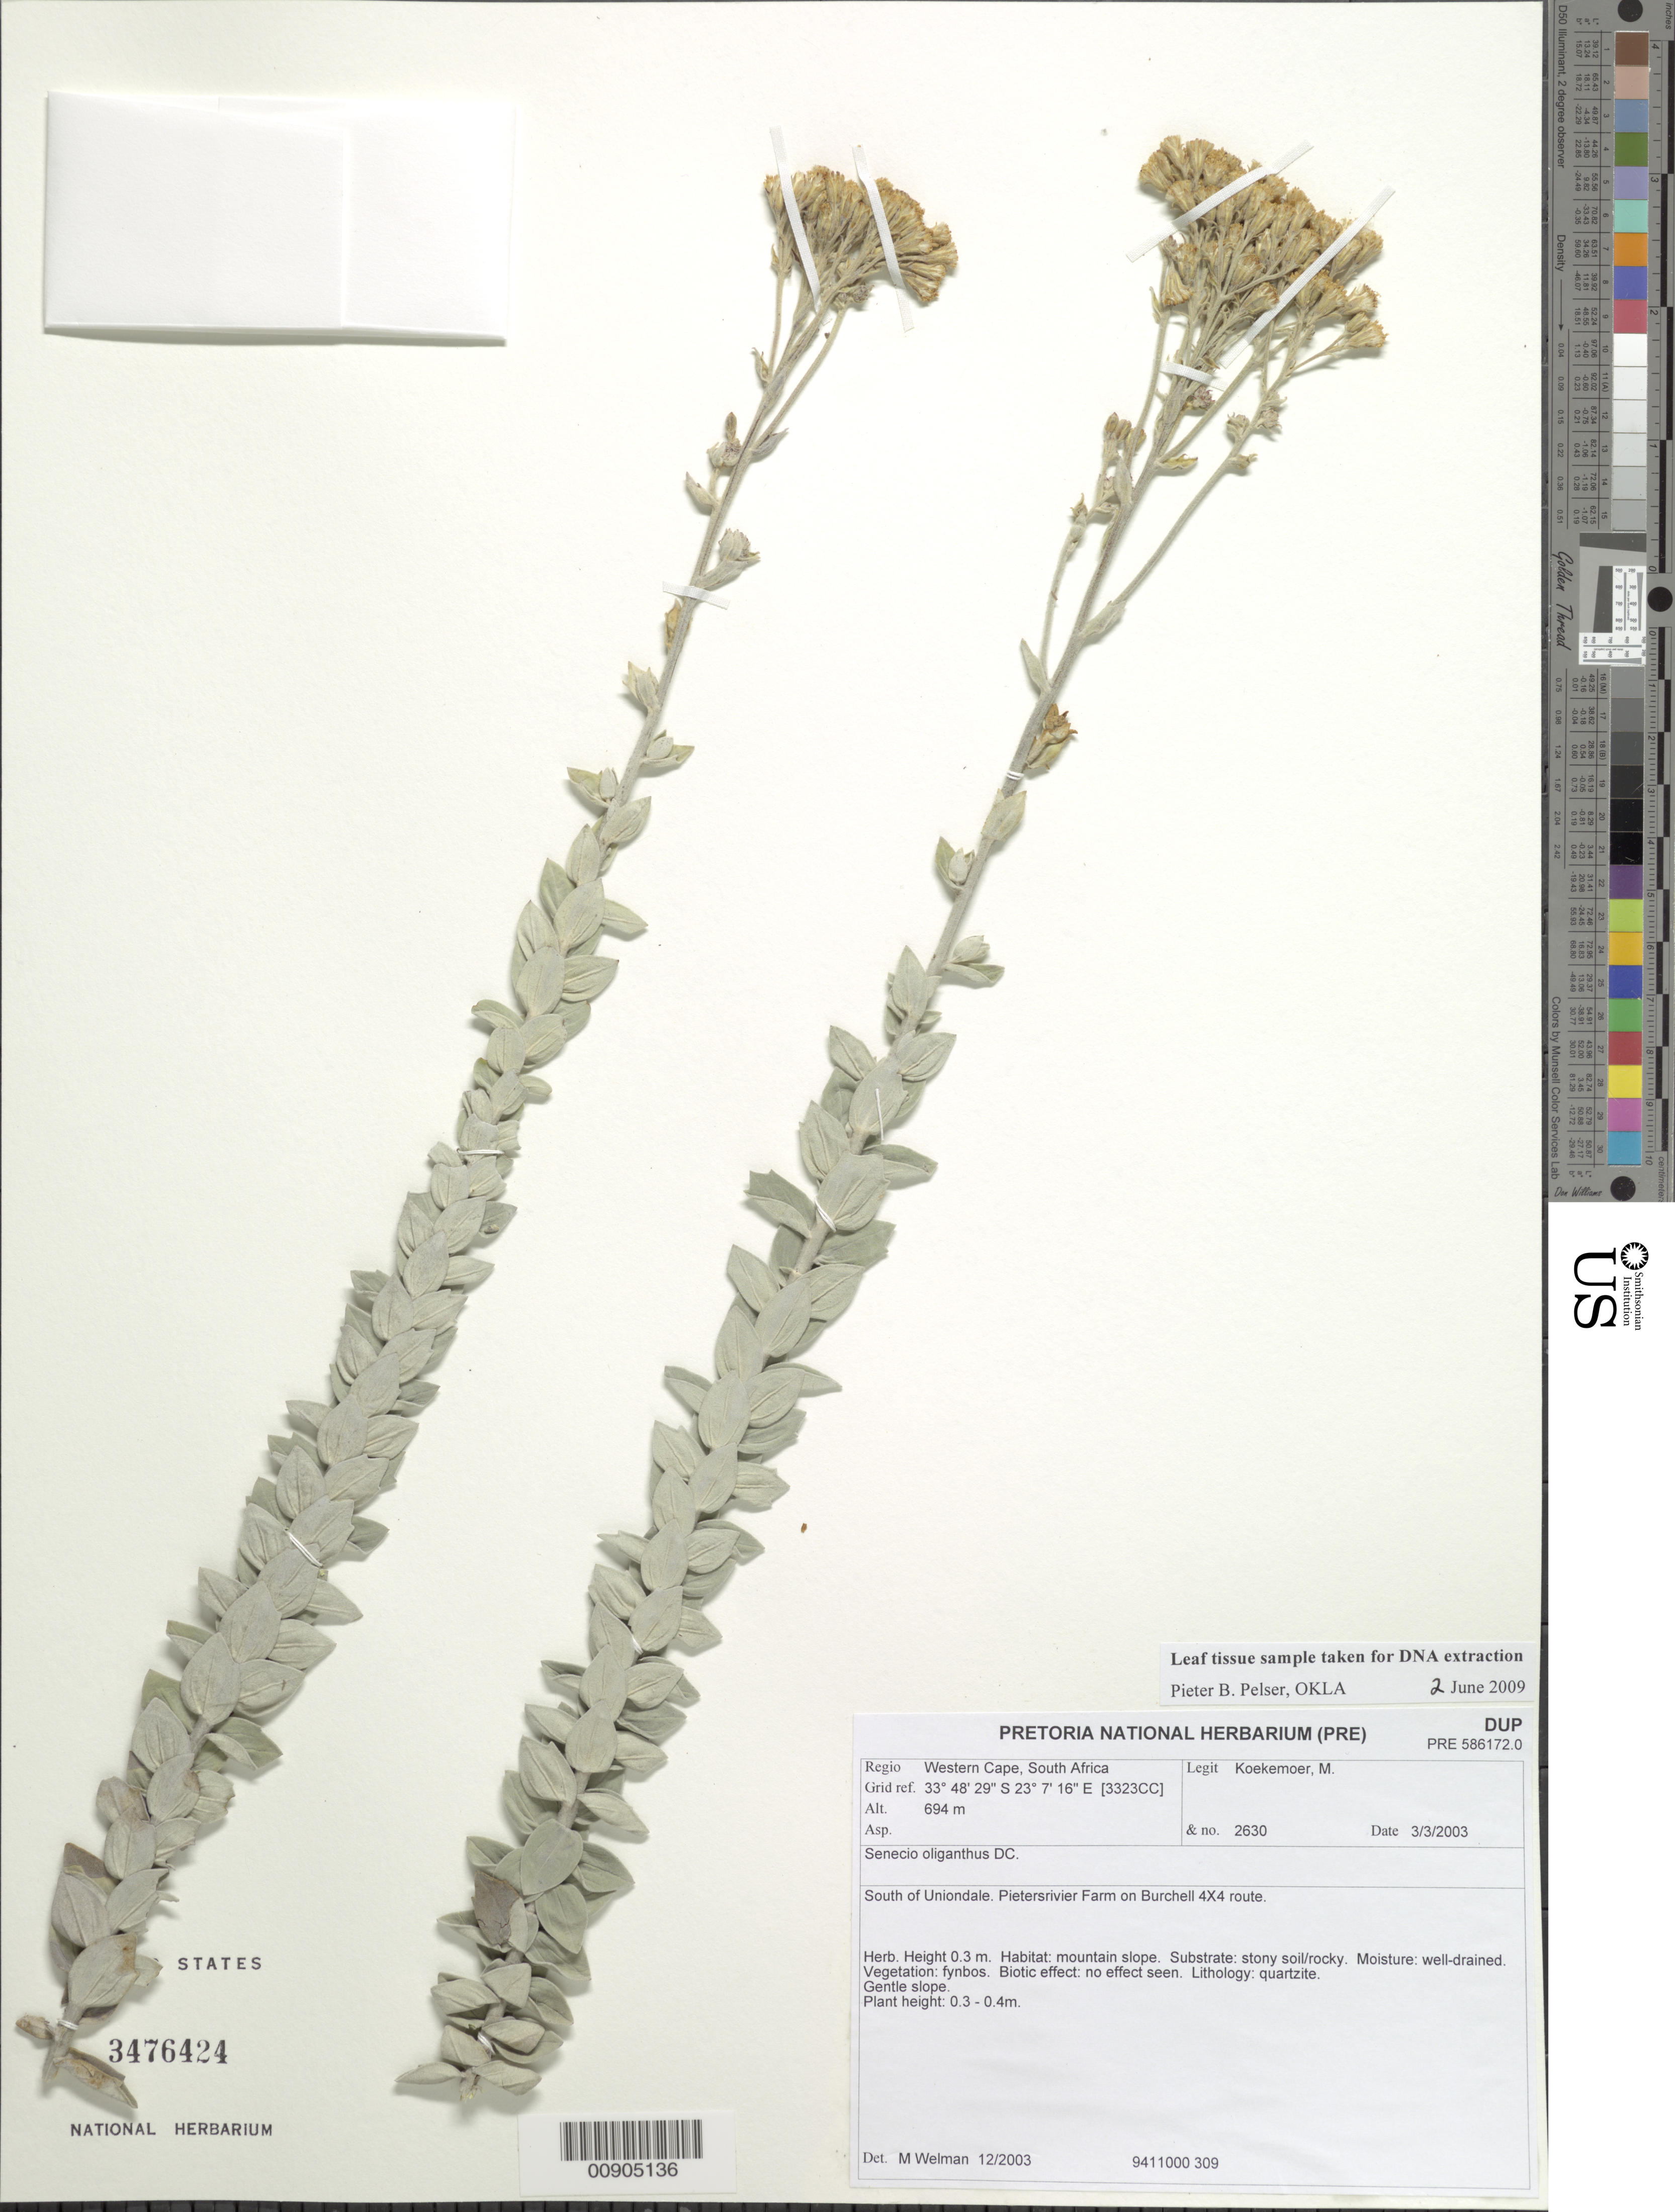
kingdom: Plantae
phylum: Tracheophyta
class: Magnoliopsida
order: Asterales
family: Asteraceae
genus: Senecio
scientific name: Senecio oliganthus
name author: DC.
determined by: Welman, M.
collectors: M. Koekemoer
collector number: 2630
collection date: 2003-03-03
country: South Africa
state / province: Western Cape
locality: S of Uniondale, Pietersrivier Farm, on Burchell 4x4 route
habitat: Mountain slope, stony soil/rocky, well-drained, fynbos, quartzite, gentle slope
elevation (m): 694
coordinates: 33 48 29 S, 23 7 16 E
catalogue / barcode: US 3476424